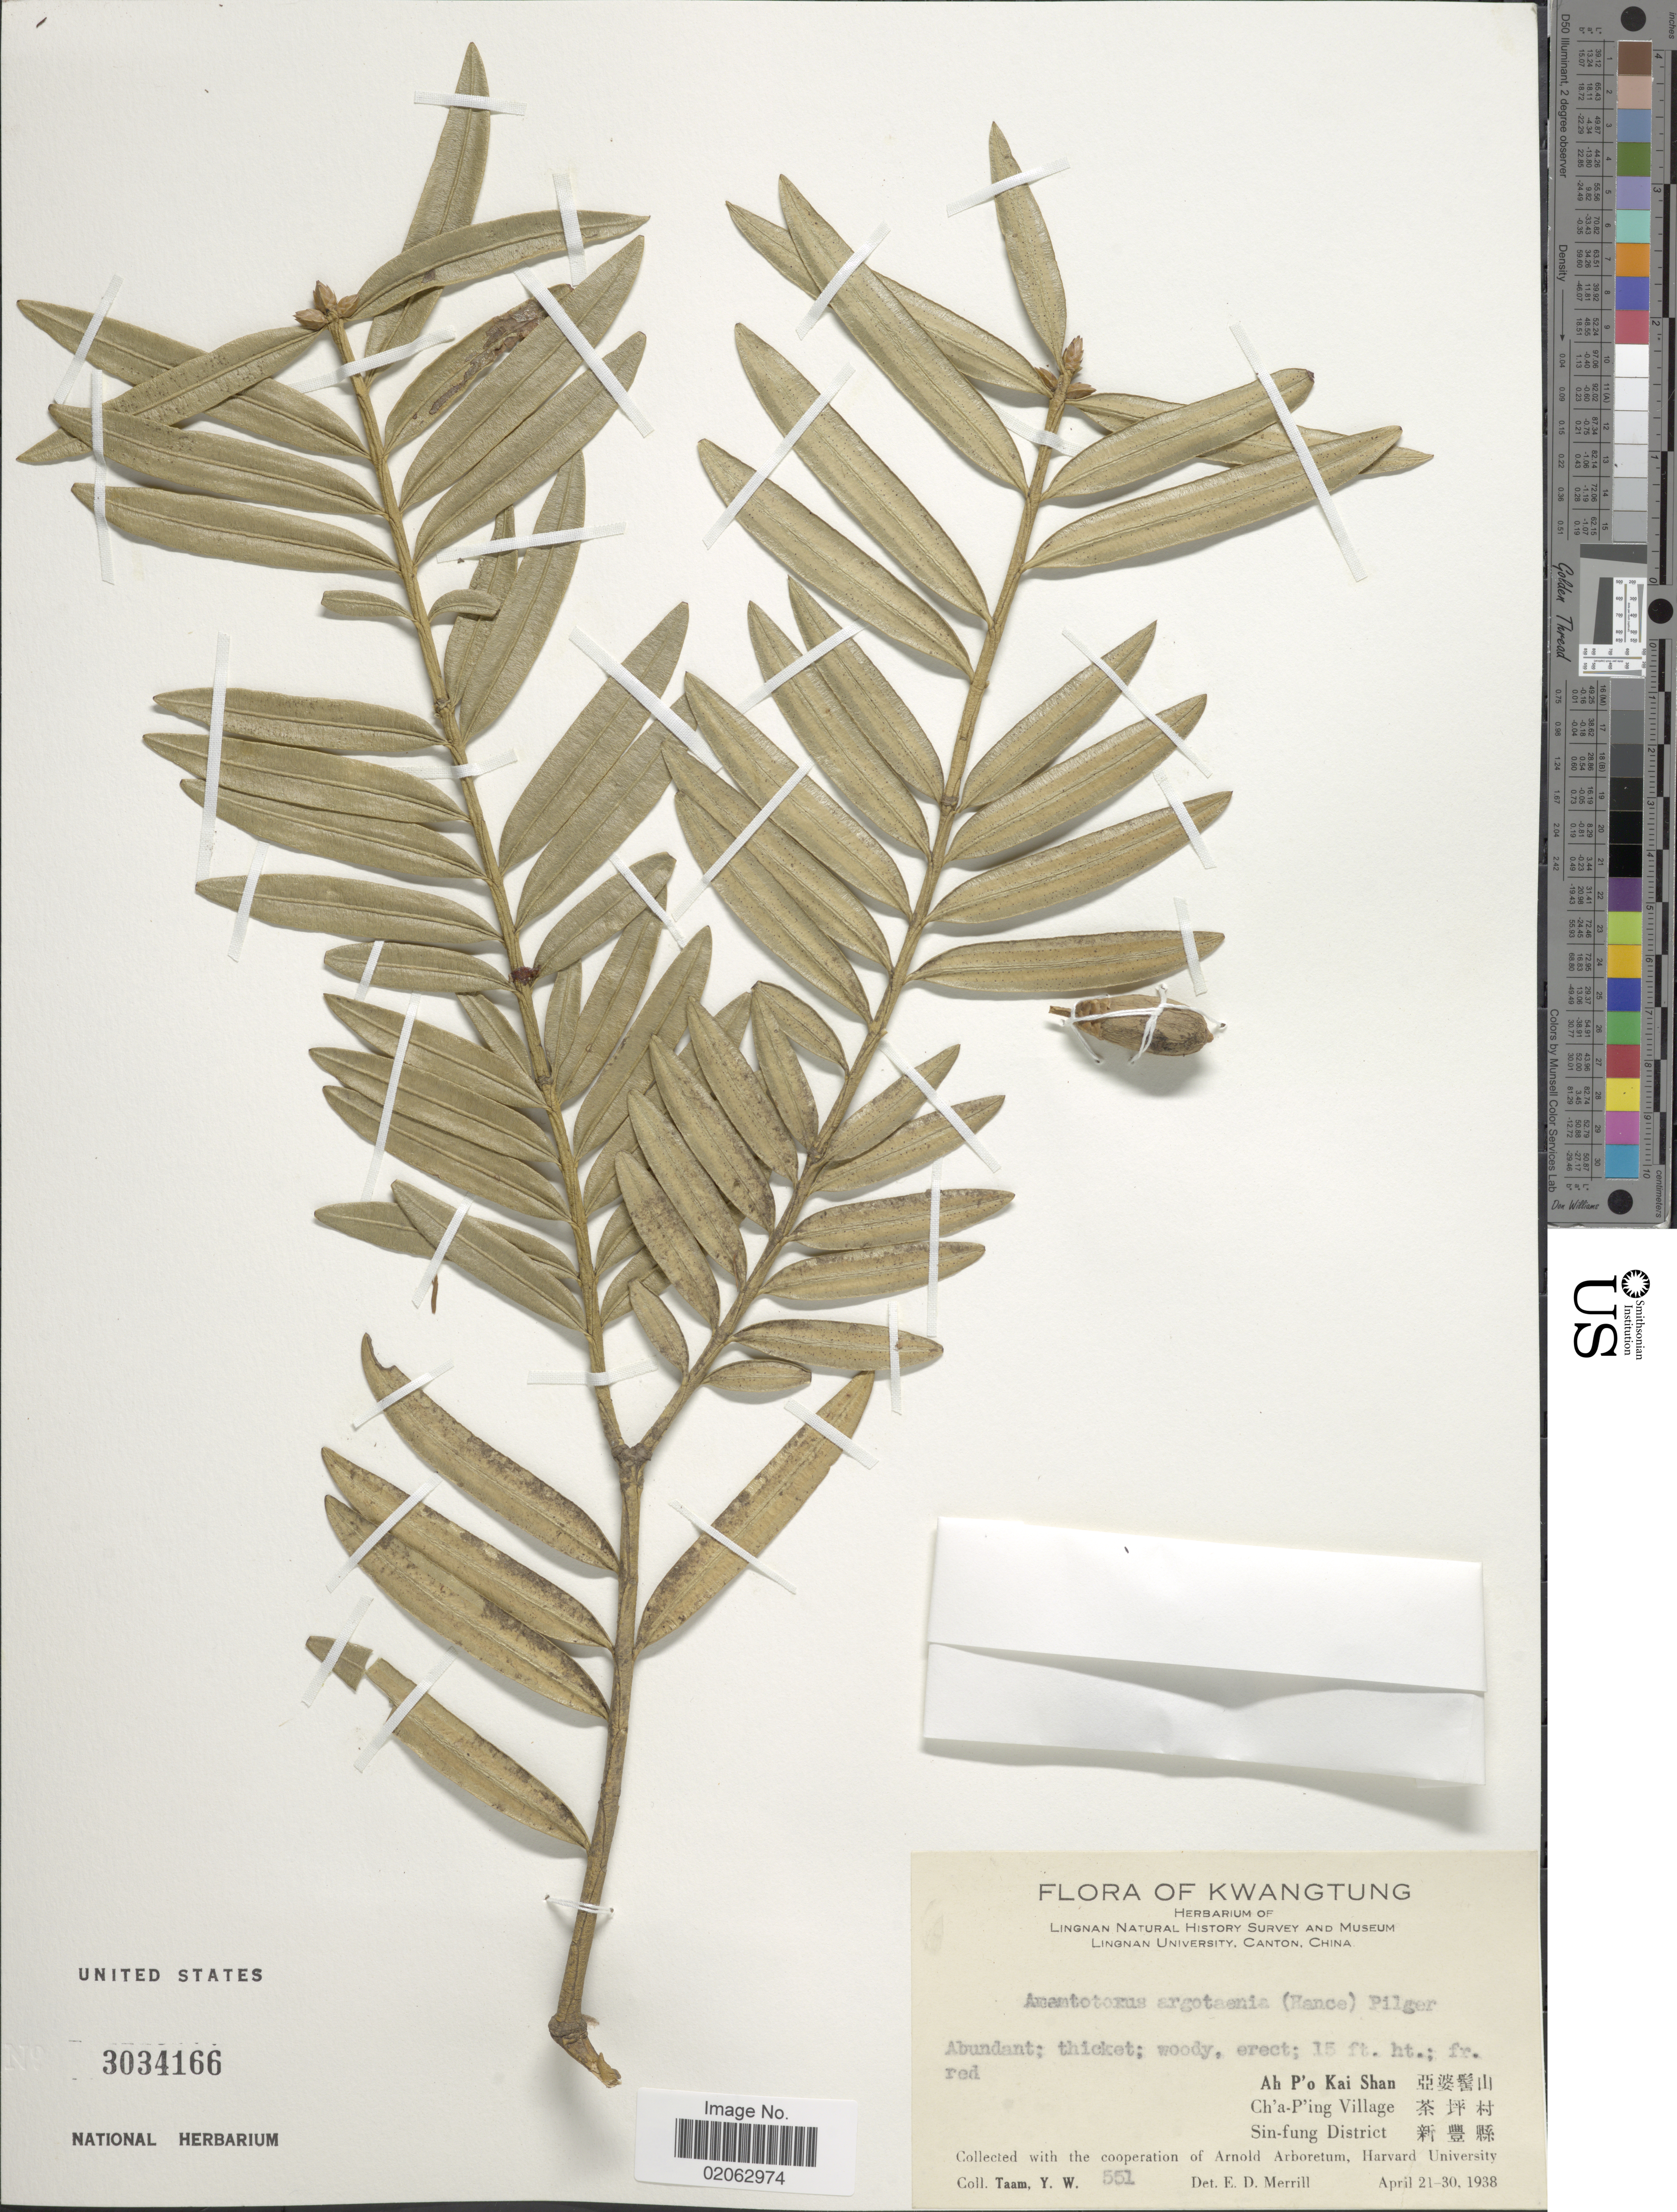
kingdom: Plantae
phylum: Tracheophyta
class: Pinopsida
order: Pinales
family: Taxaceae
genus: Amentotaxus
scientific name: Amentotaxus argotaenia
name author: (Hance) Pilg.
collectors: Y. W. Taam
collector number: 551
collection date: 1938-04-21/1938-04-30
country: China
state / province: Guangdong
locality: Kwangtung, ah P'o Kai Shan, Ch'a-P'ing Village, Sin-fung District.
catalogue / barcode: US 3034166